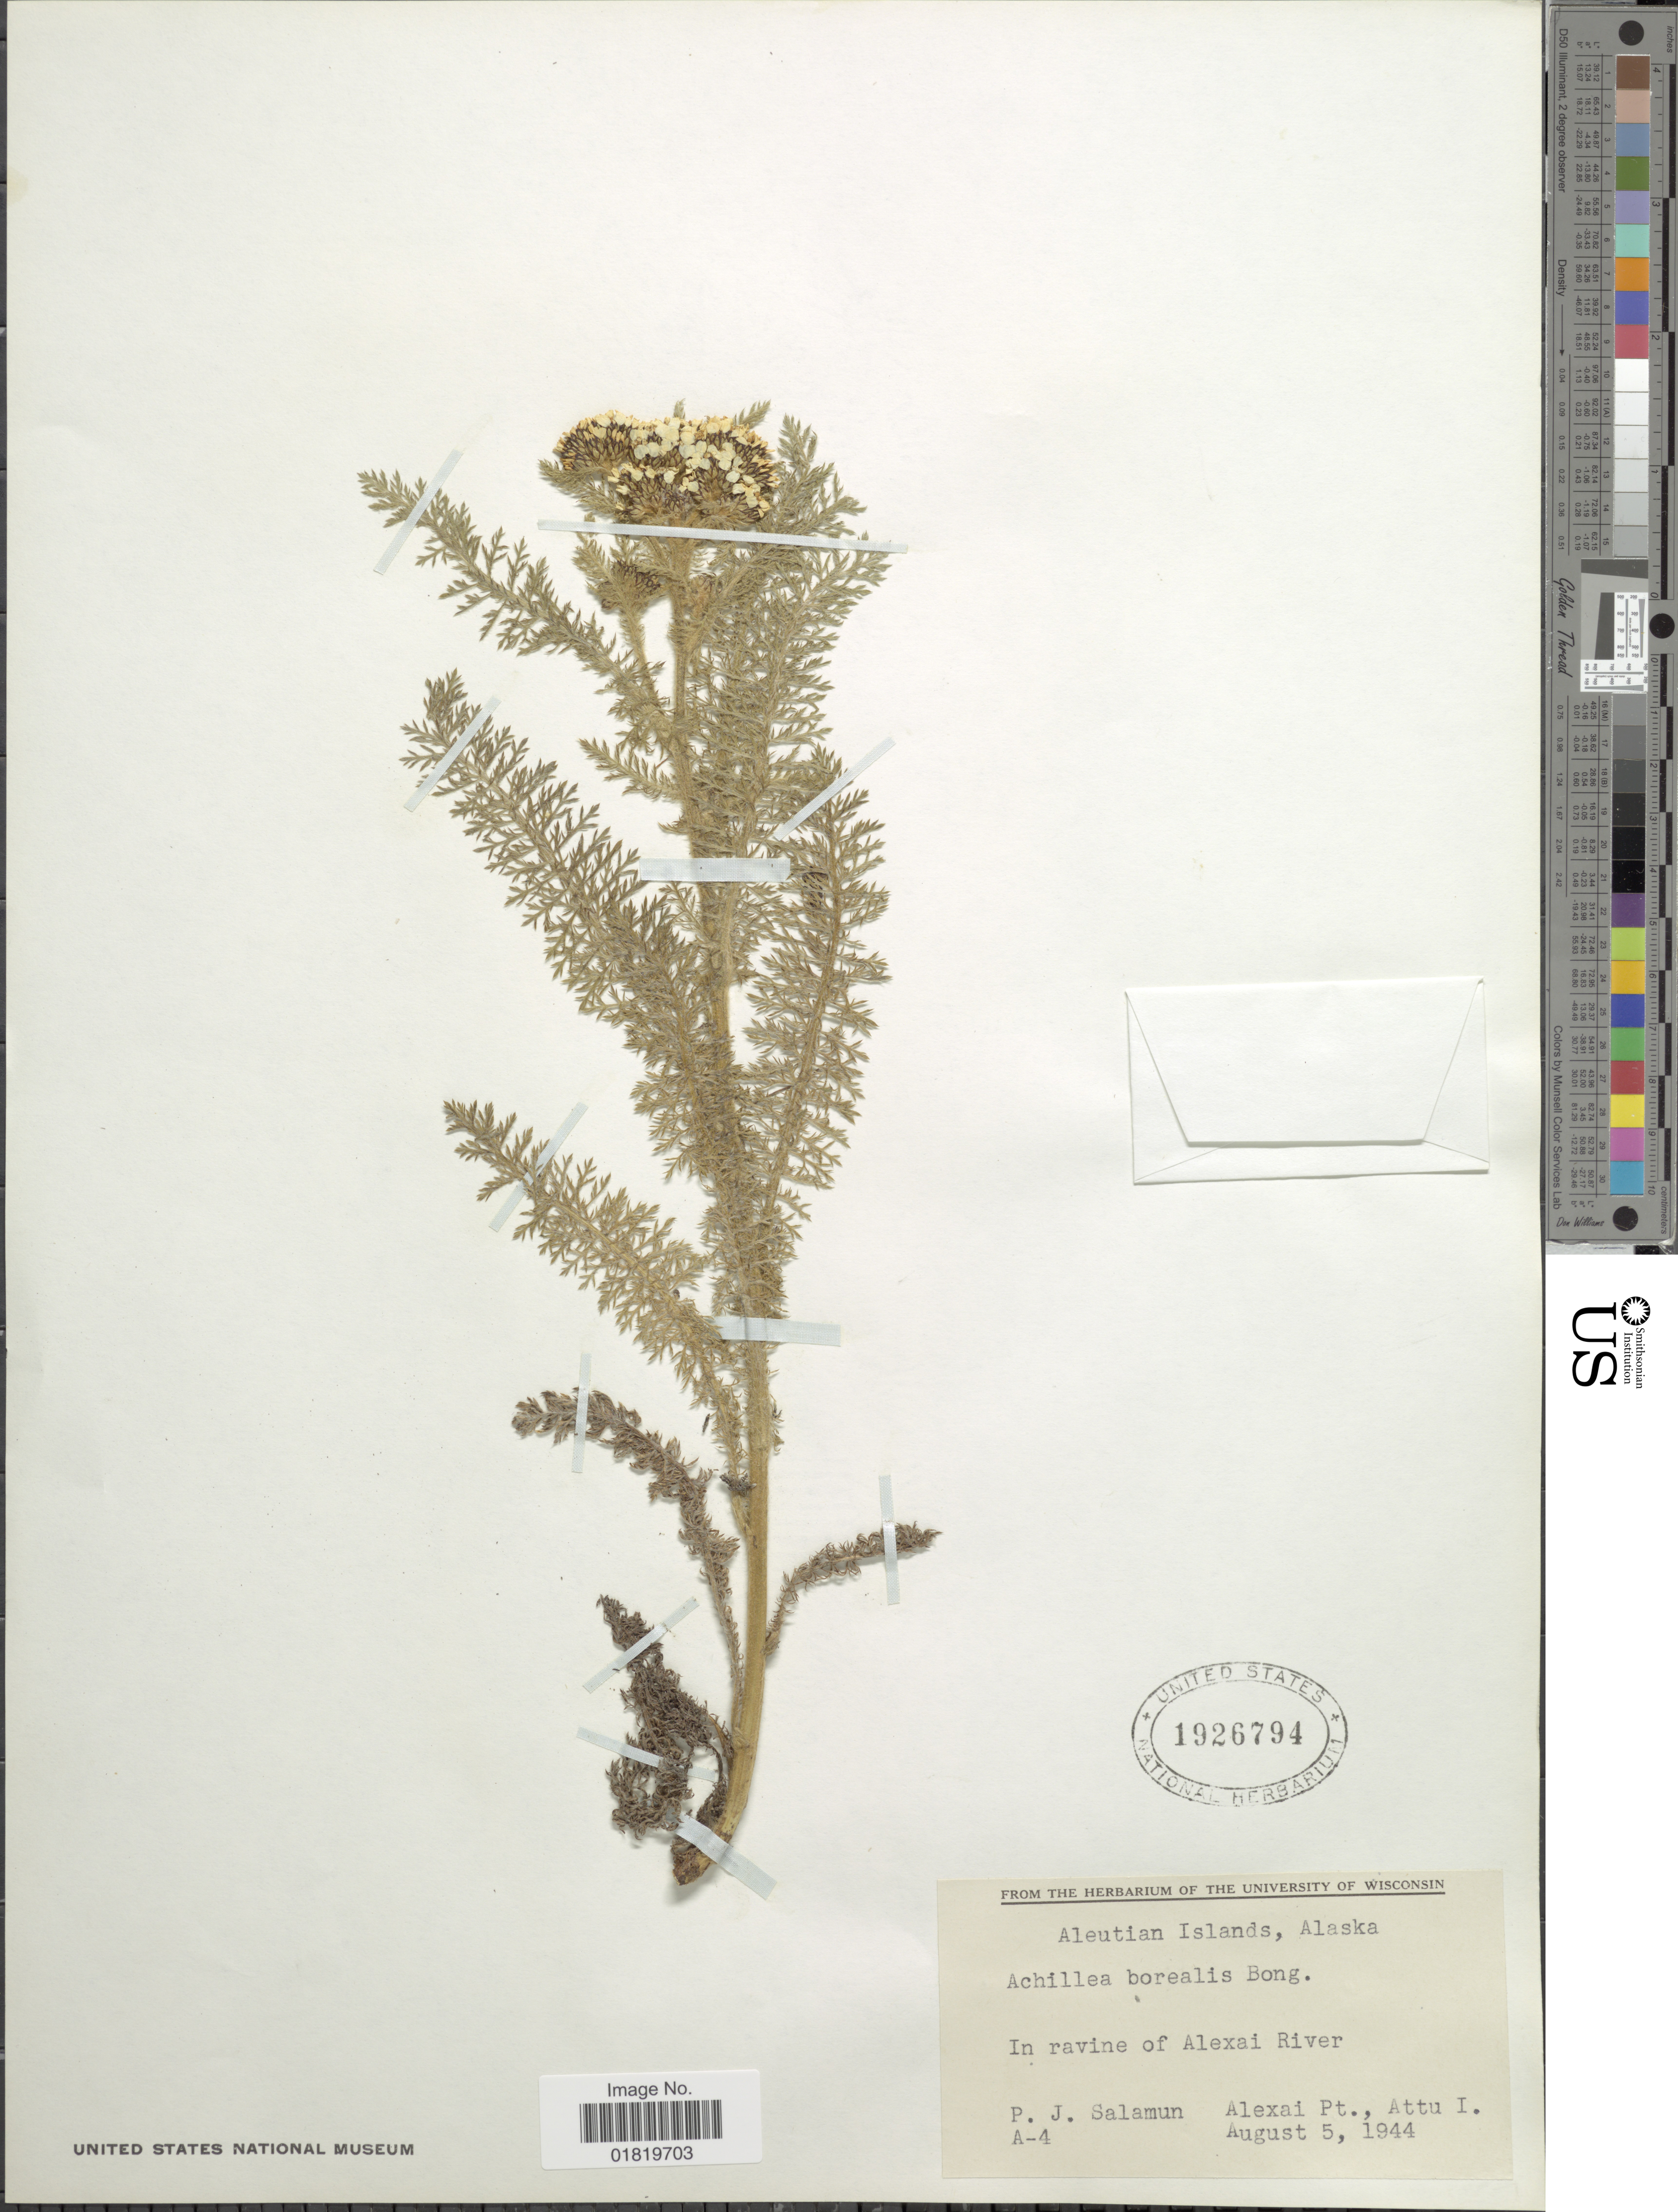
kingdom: Plantae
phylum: Tracheophyta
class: Magnoliopsida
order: Asterales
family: Asteraceae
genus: Achillea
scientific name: Achillea borealis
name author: Bong.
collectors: P. Salamun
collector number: A-4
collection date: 1944-08-05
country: United States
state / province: Alaska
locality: Aleutian Islands, in ravine of Alexai River, Alexai Pt., Attu I.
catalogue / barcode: US 1926794